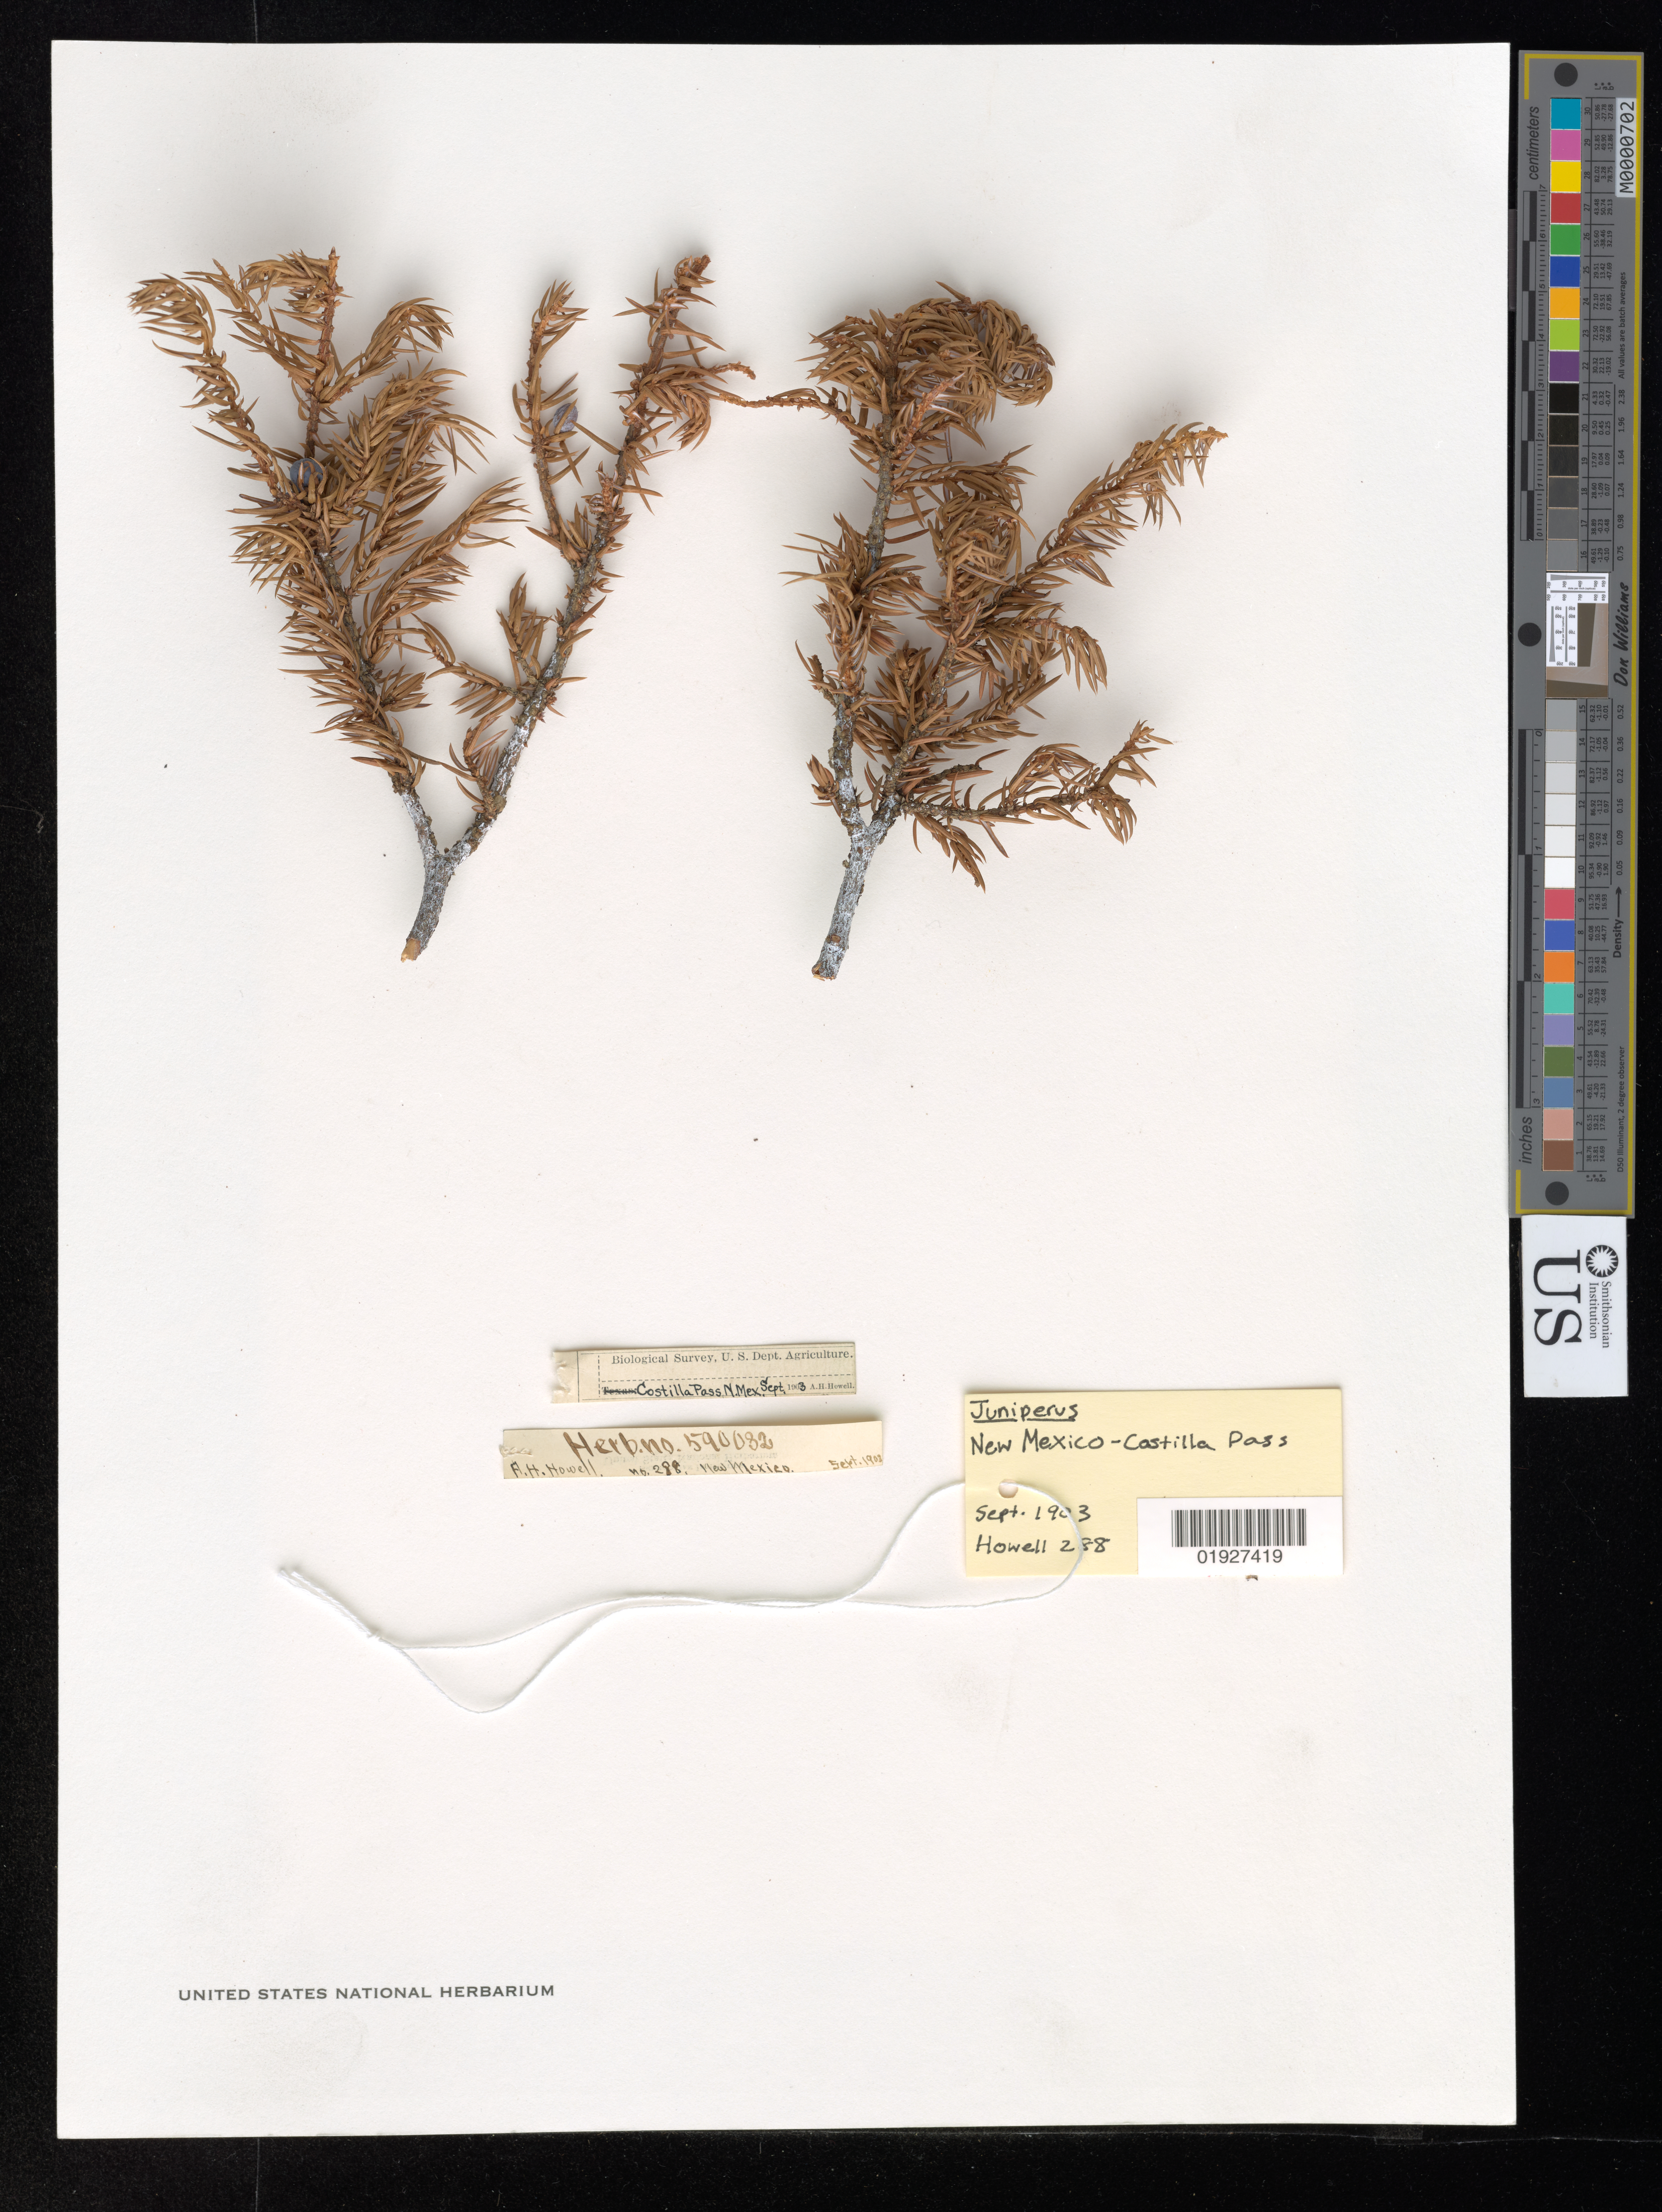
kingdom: Plantae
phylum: Tracheophyta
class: Pinopsida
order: Pinales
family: Cupressaceae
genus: Juniperus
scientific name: Juniperus communis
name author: L.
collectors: A. Howell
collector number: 288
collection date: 1903-09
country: United States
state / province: New Mexico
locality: Costilla Pass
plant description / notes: Herb. no. 590032; Identification is unclear. The specimen is filed in a box labelled as "Juniperus communis and monosperma," but there is no specific identification on the specimen tag.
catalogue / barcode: US 590032